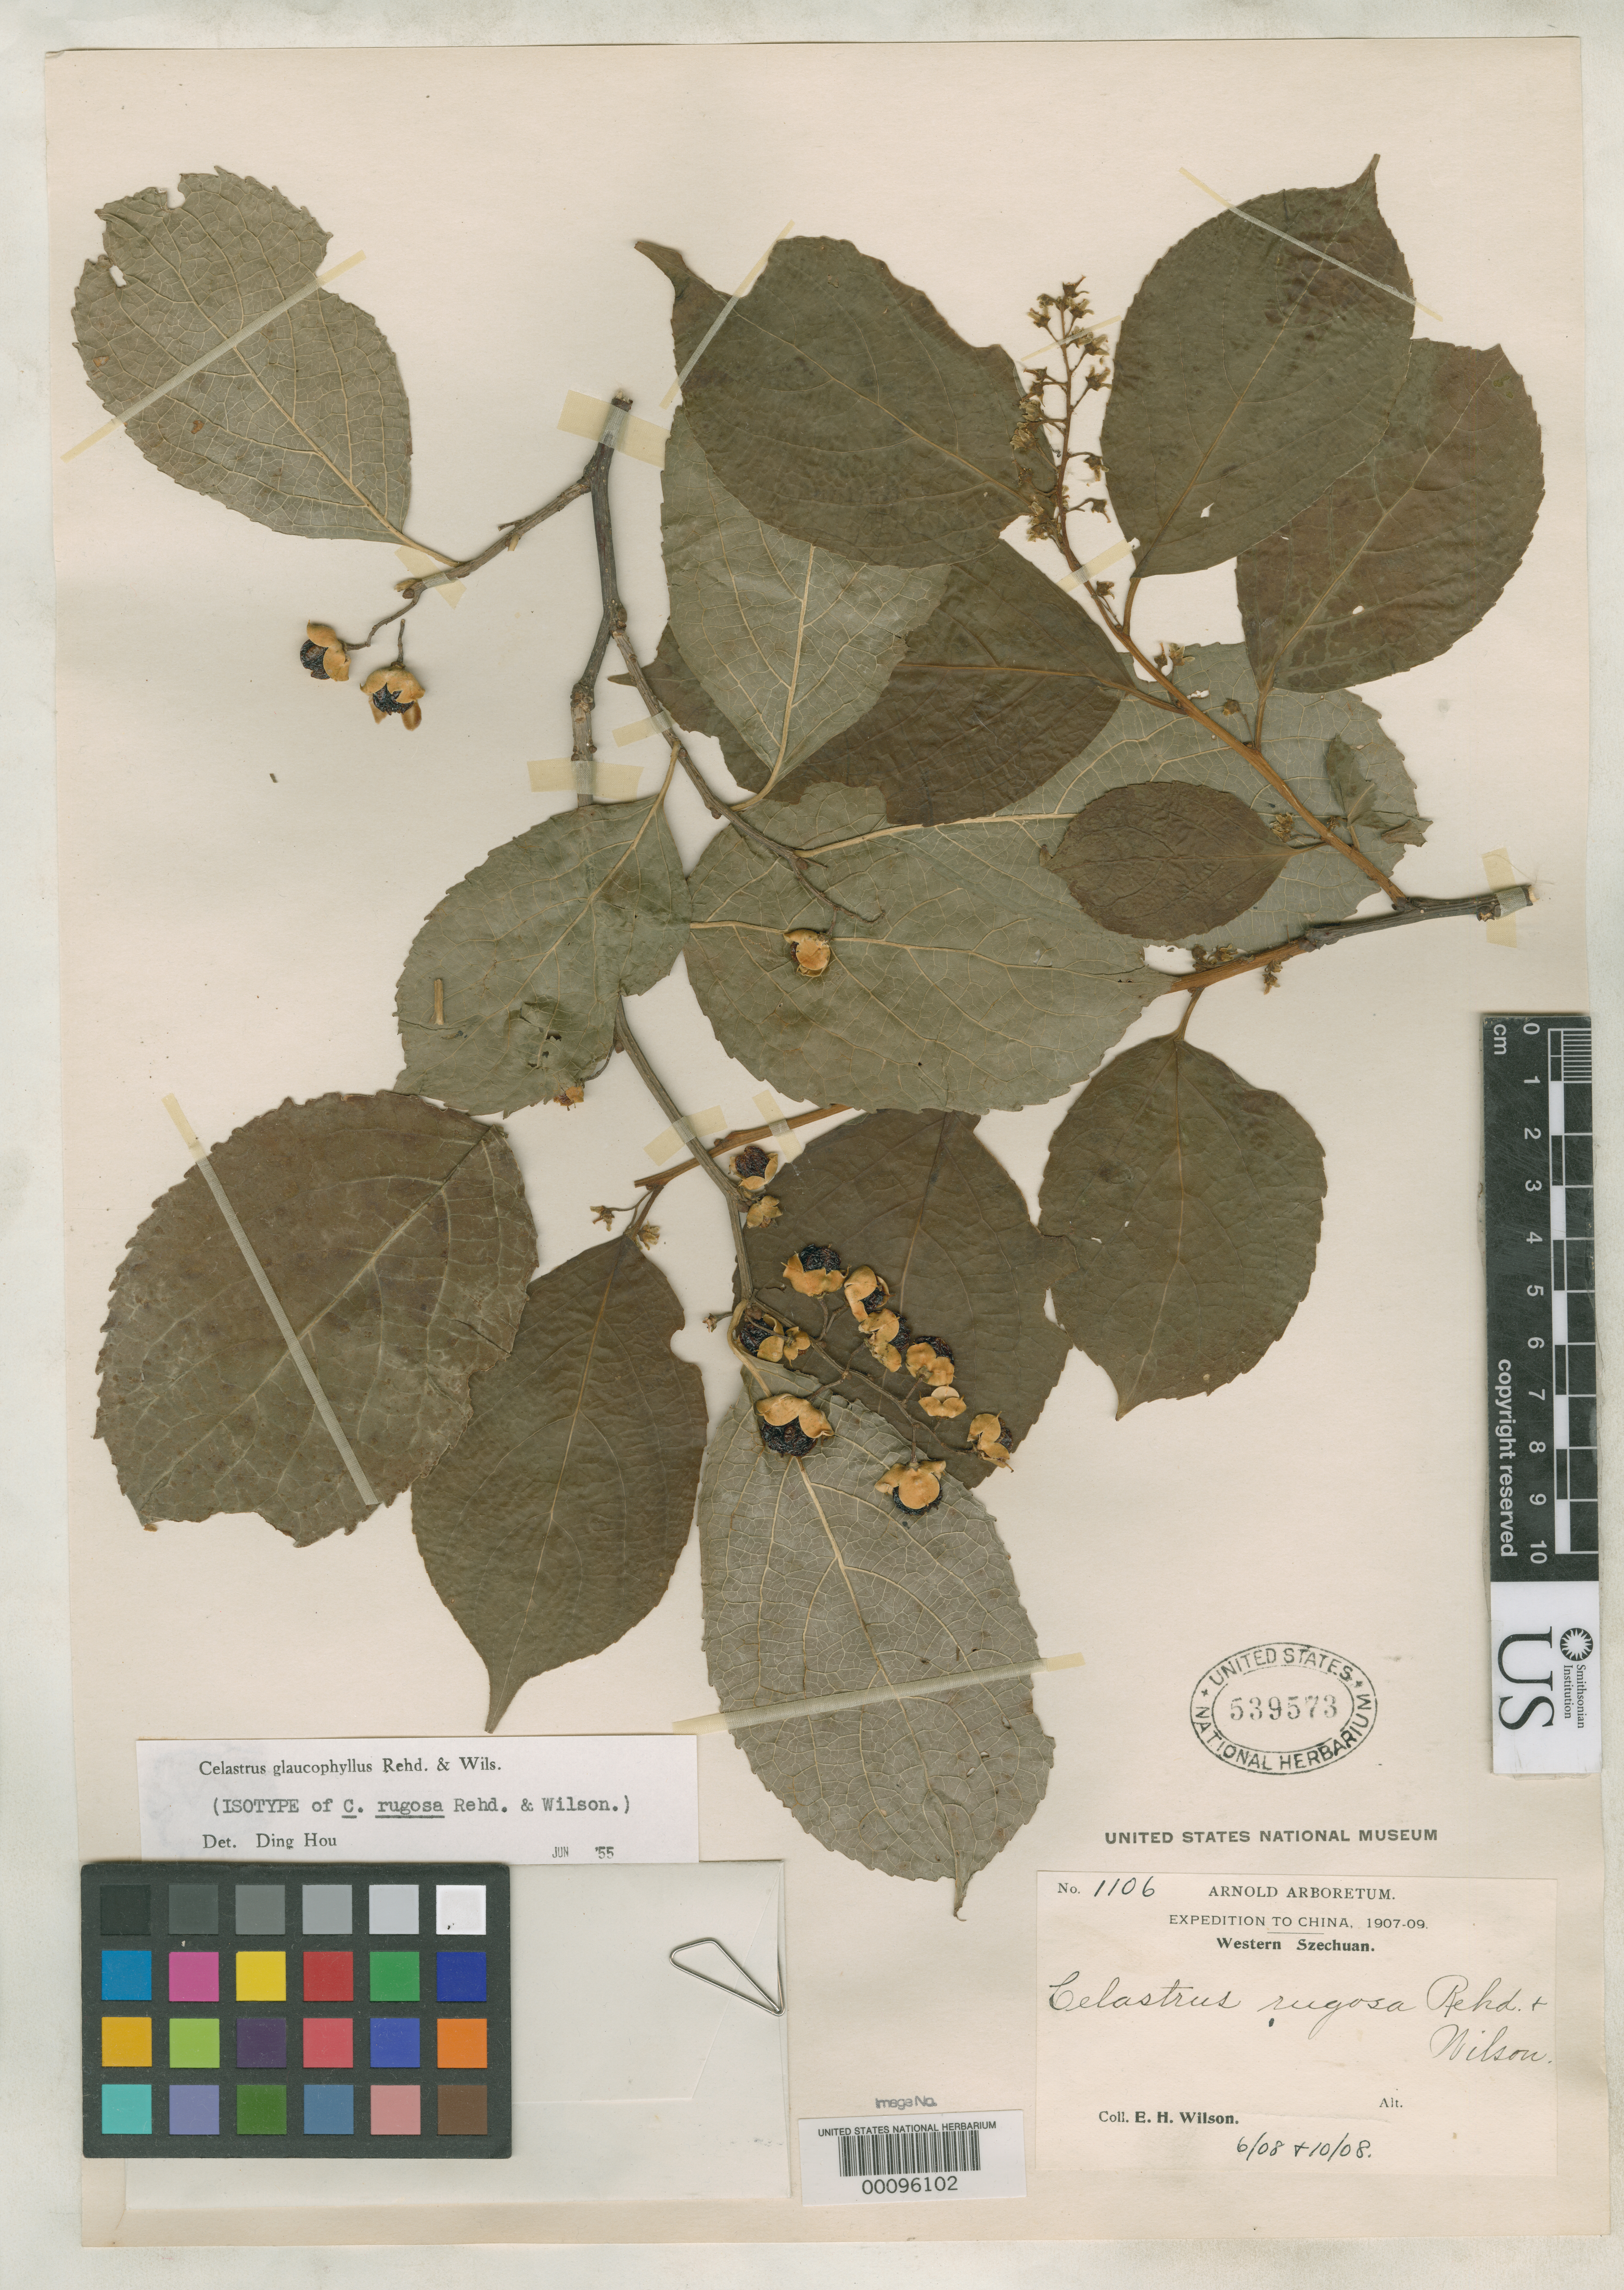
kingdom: Plantae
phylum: Tracheophyta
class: Magnoliopsida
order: Celastrales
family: Celastraceae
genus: Celastrus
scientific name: Celastrus rugosa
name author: Rehder & E.H. Wilson in Sarg.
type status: Isotype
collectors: E. H. Wilson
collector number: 1106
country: China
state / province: Sichuan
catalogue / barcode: US 539573